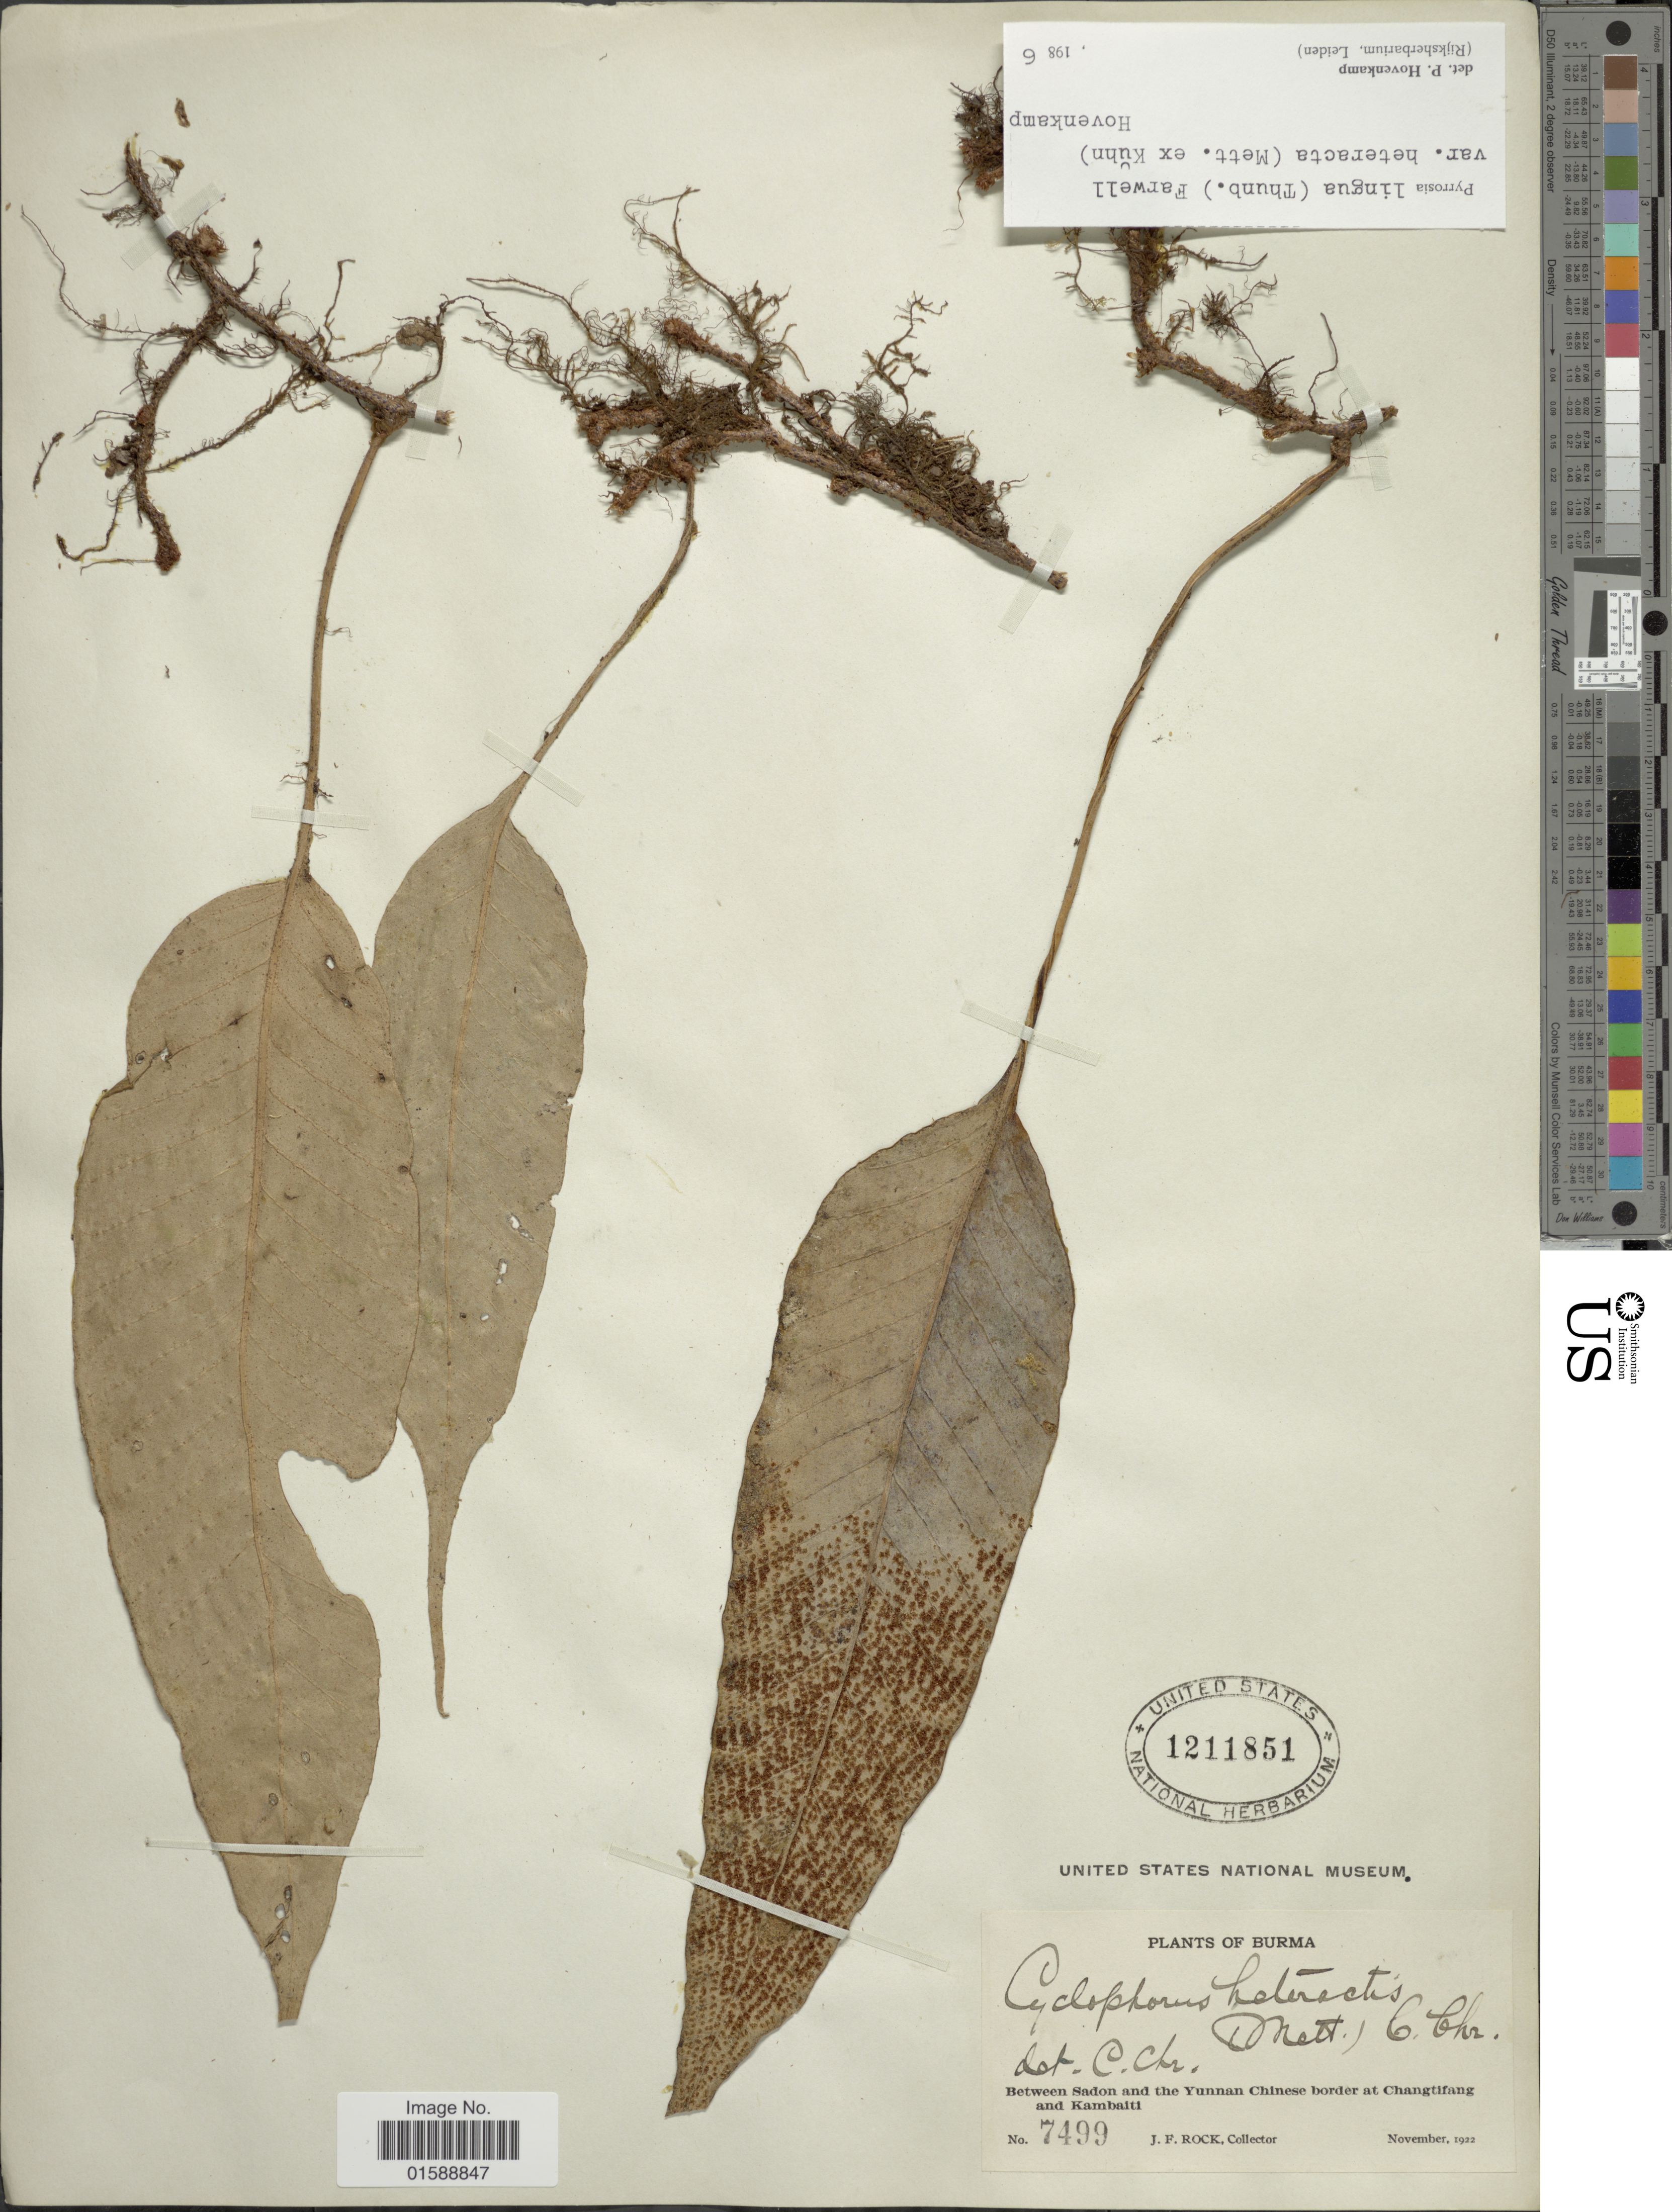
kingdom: Plantae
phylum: Tracheophyta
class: Polypodiopsida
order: Polypodiales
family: Polypodiaceae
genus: Pyrrosia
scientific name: Pyrrosia heteractis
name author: (Mett. ex Kuhn) Ching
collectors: J. Rock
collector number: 7499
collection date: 1922-11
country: Myanmar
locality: Burma. Between Sadon and the Yunnan Chinese border at Changtifang and Kambaiti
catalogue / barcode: US 1211851